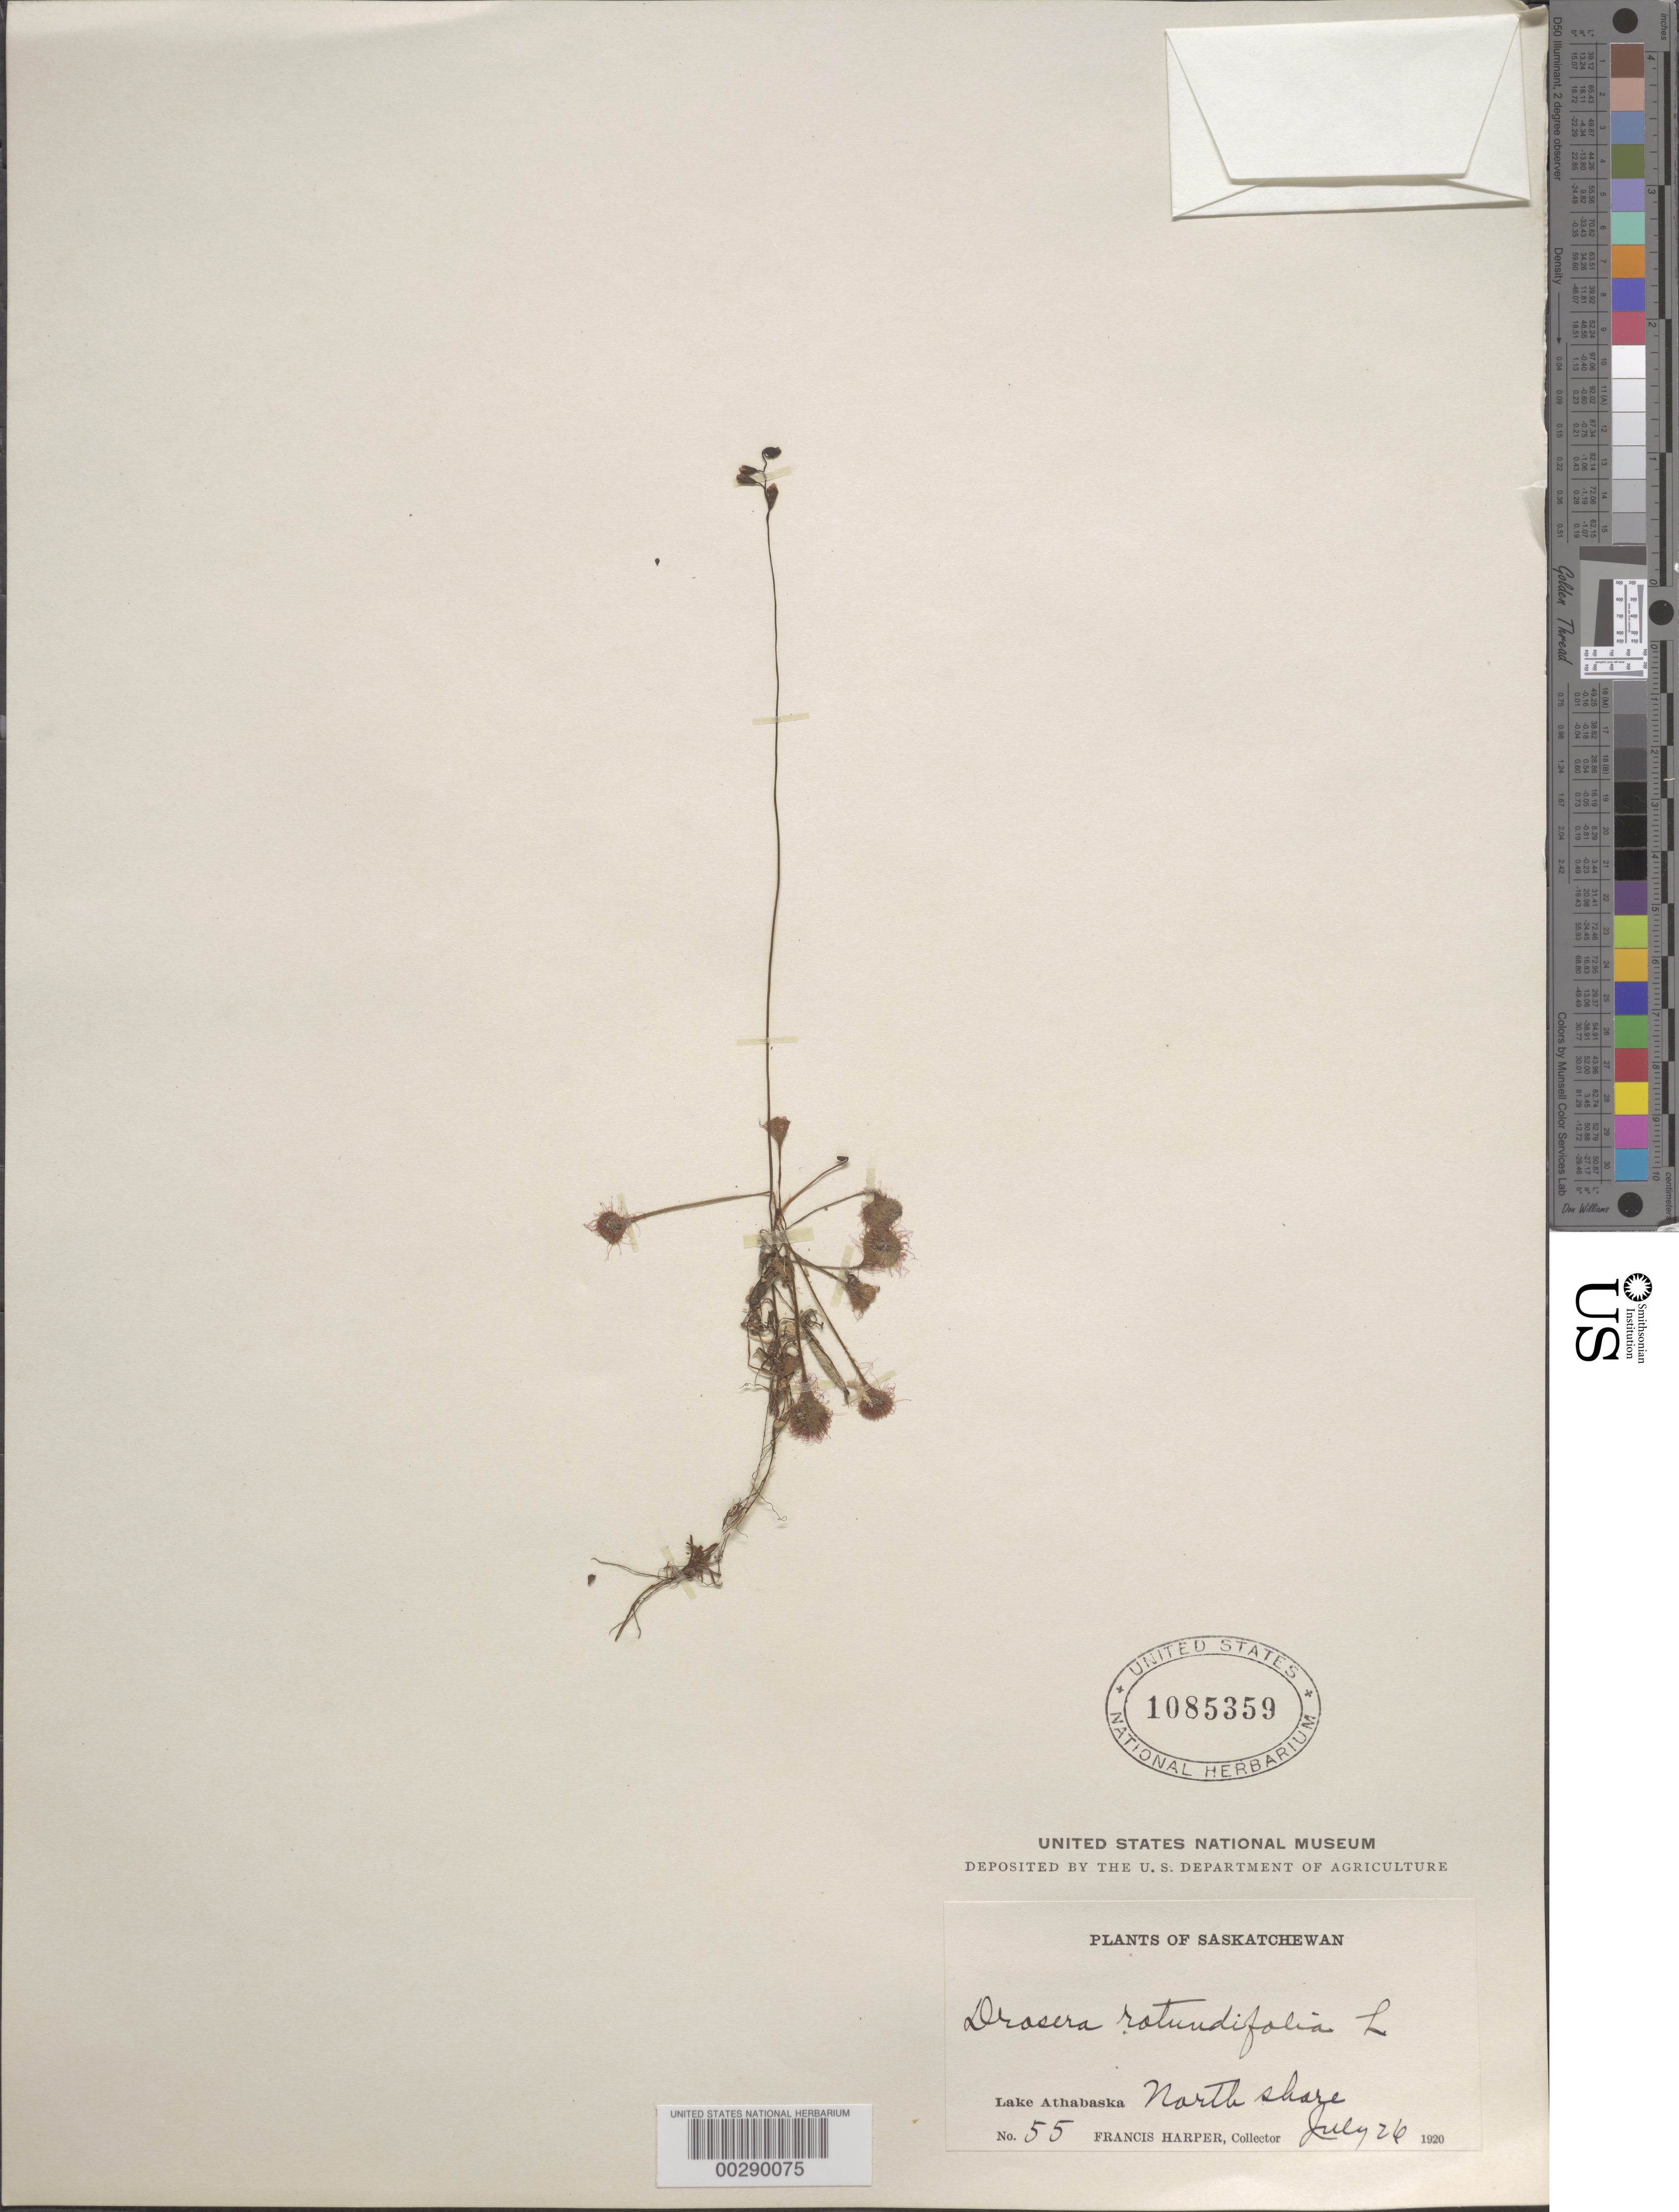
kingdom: Plantae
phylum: Tracheophyta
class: Magnoliopsida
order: Caryophyllales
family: Droseraceae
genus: Drosera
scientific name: Drosera rotundifolia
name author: L.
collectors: F. Harper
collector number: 55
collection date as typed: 26 Jul 1920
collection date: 1920-07-26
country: Canada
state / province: Saskatchewan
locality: Lake athabasca, north shore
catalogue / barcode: US 1085359